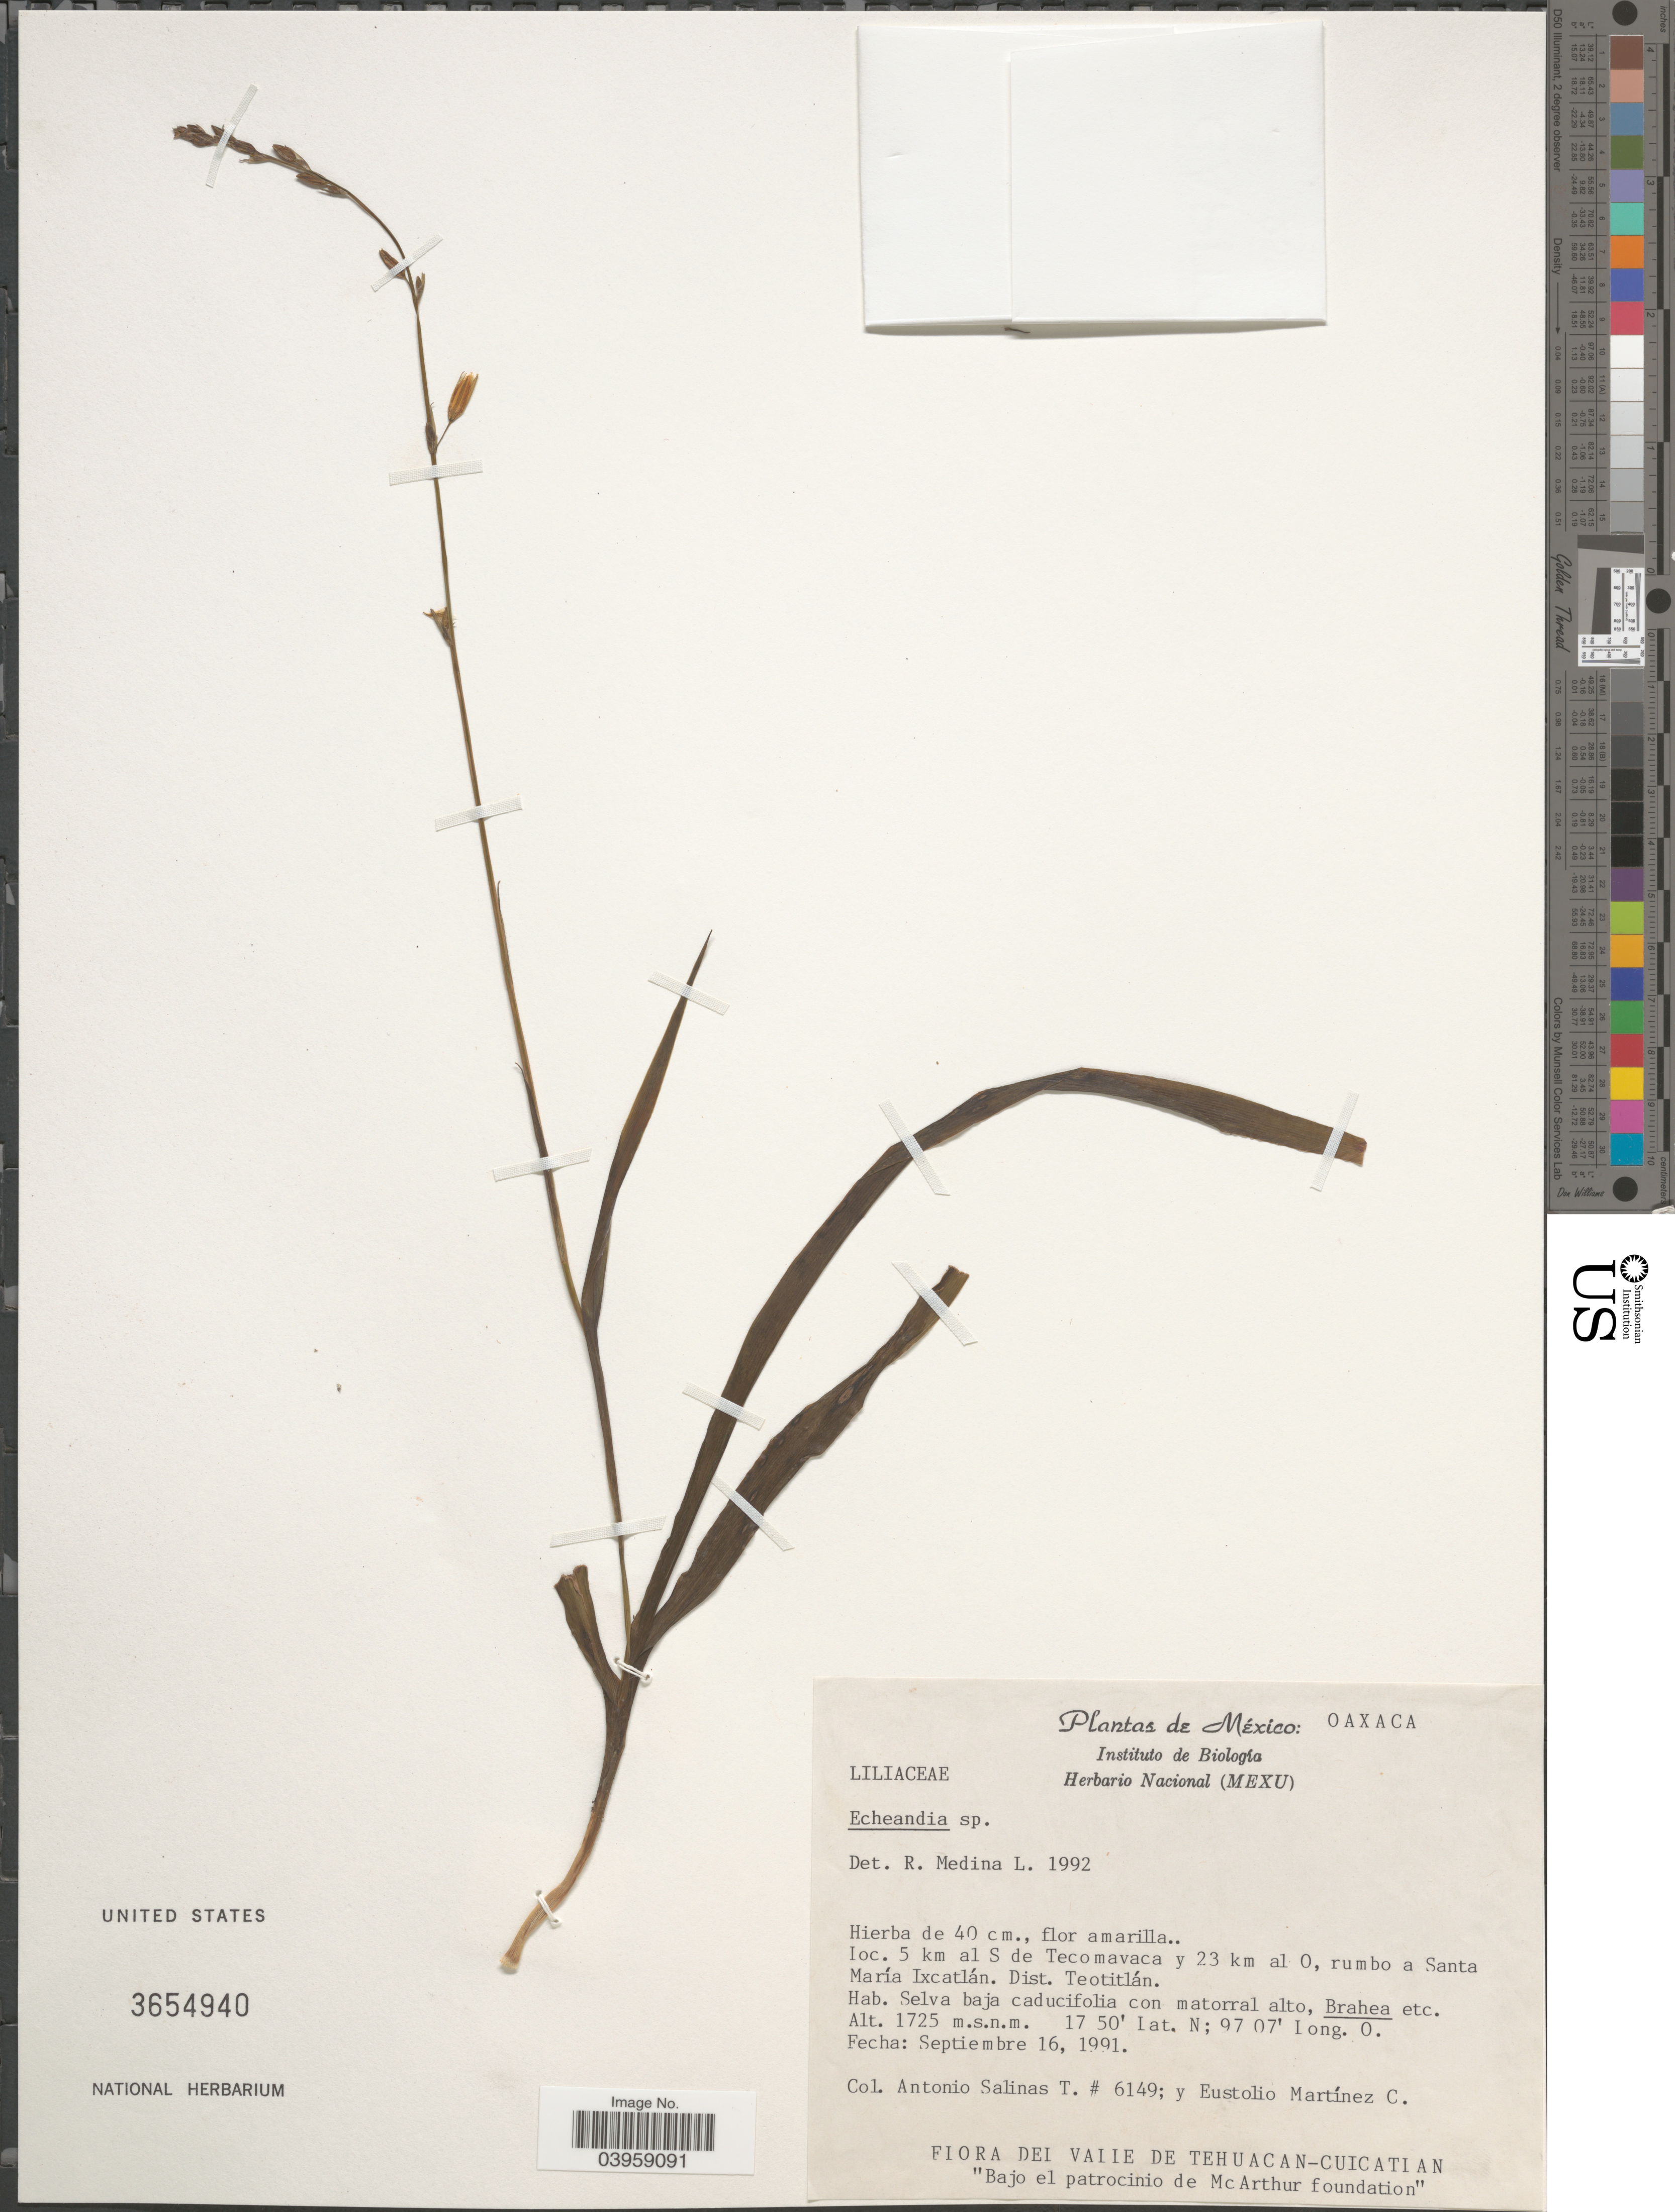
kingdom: Plantae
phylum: Tracheophyta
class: Liliopsida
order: Asparagales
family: Asparagaceae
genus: Echeandia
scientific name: Echeandia sp.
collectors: A. Salinas T. & E. Martinez C.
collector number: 6149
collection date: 1991-09-16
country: Mexico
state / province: Oaxaca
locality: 5 km al S de Tecomavaca y 23 km al O, rumbo a Santa María Ixcatlán. Dist. Teotitlán. Del Valle de Tehuacan-Cuicatian.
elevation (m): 1725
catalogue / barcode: US 3654940